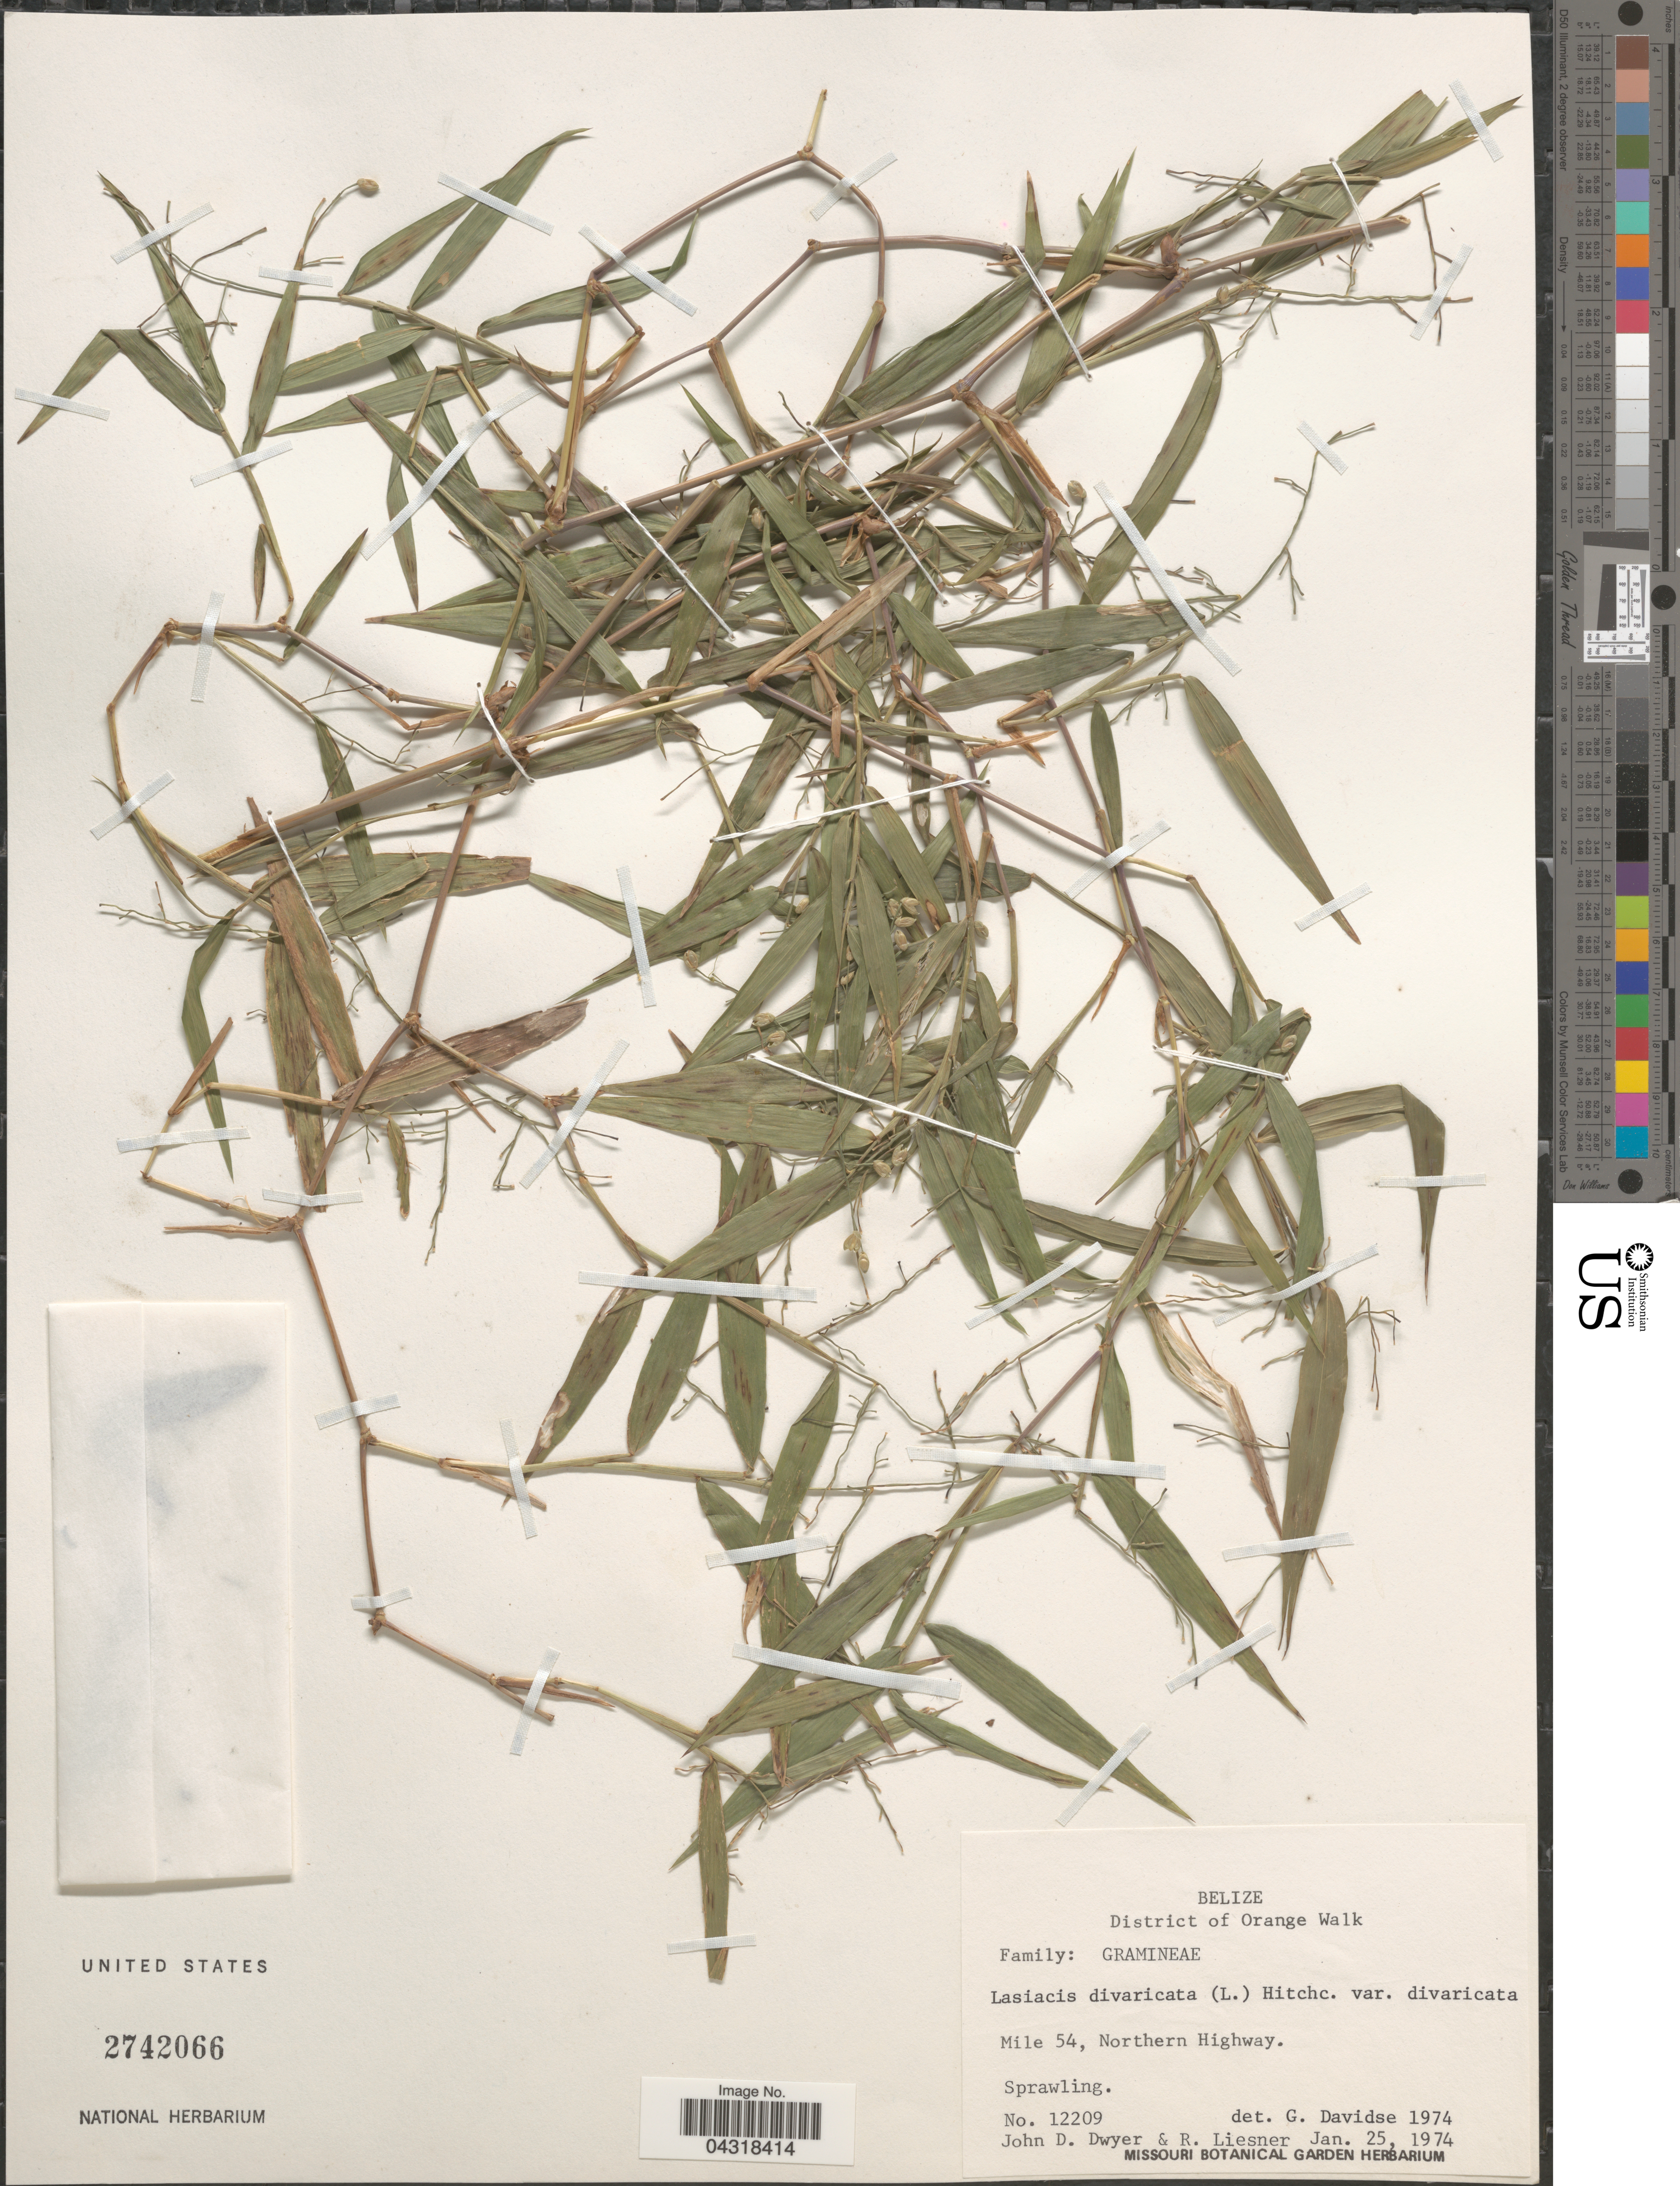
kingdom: Plantae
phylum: Tracheophyta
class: Liliopsida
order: Poales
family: Poaceae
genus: Lasiacis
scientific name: Lasiacis divaricata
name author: (L.) Hitchc.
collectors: J. D. Dwyer & R. L. Liesner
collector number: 12209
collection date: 1974-01-25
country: Belize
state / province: Orange Walk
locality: District of Orange Walk. Mile 54, Northern Highway.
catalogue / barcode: US 2742066